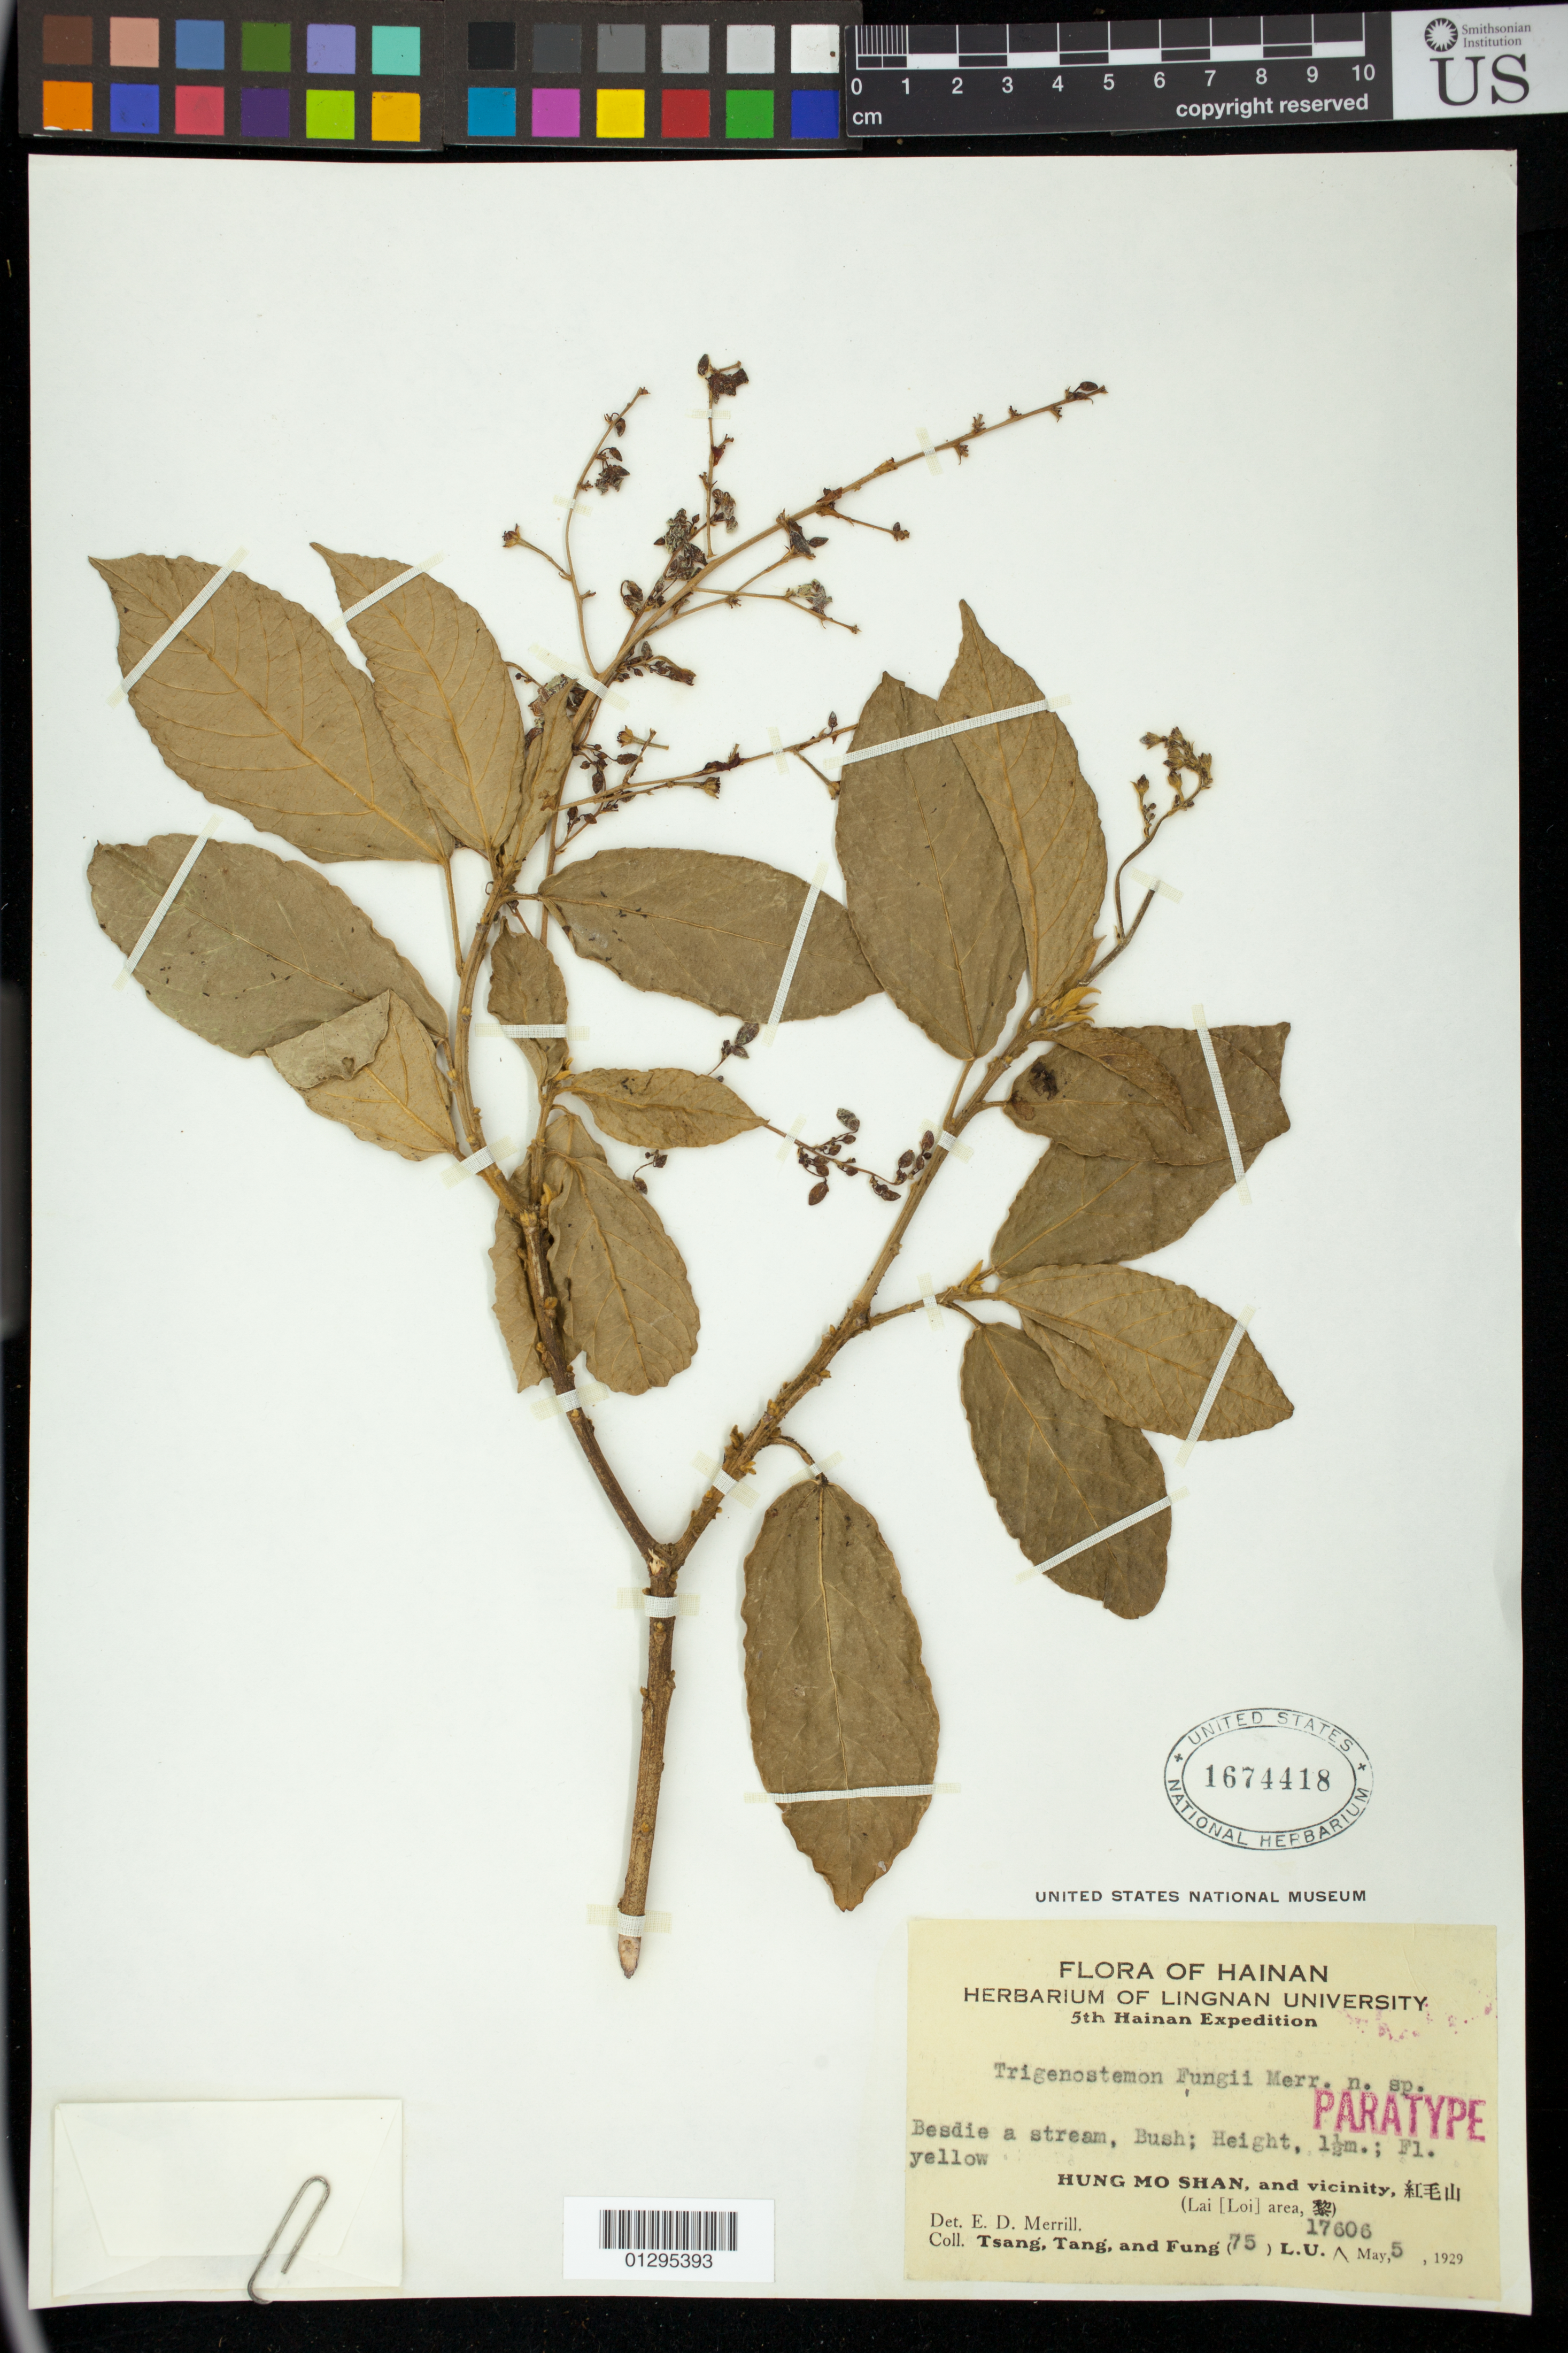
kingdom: Plantae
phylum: Tracheophyta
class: Magnoliopsida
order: Malpighiales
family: Euphorbiaceae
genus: Trigonostemon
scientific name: Trigonostemon fungii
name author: Merr.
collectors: -- Tsang, -. Tang & Fung, --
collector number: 75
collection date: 1929-05-05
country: China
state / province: Hainan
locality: Hung Mo Shan and vicinity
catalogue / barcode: US 1674418